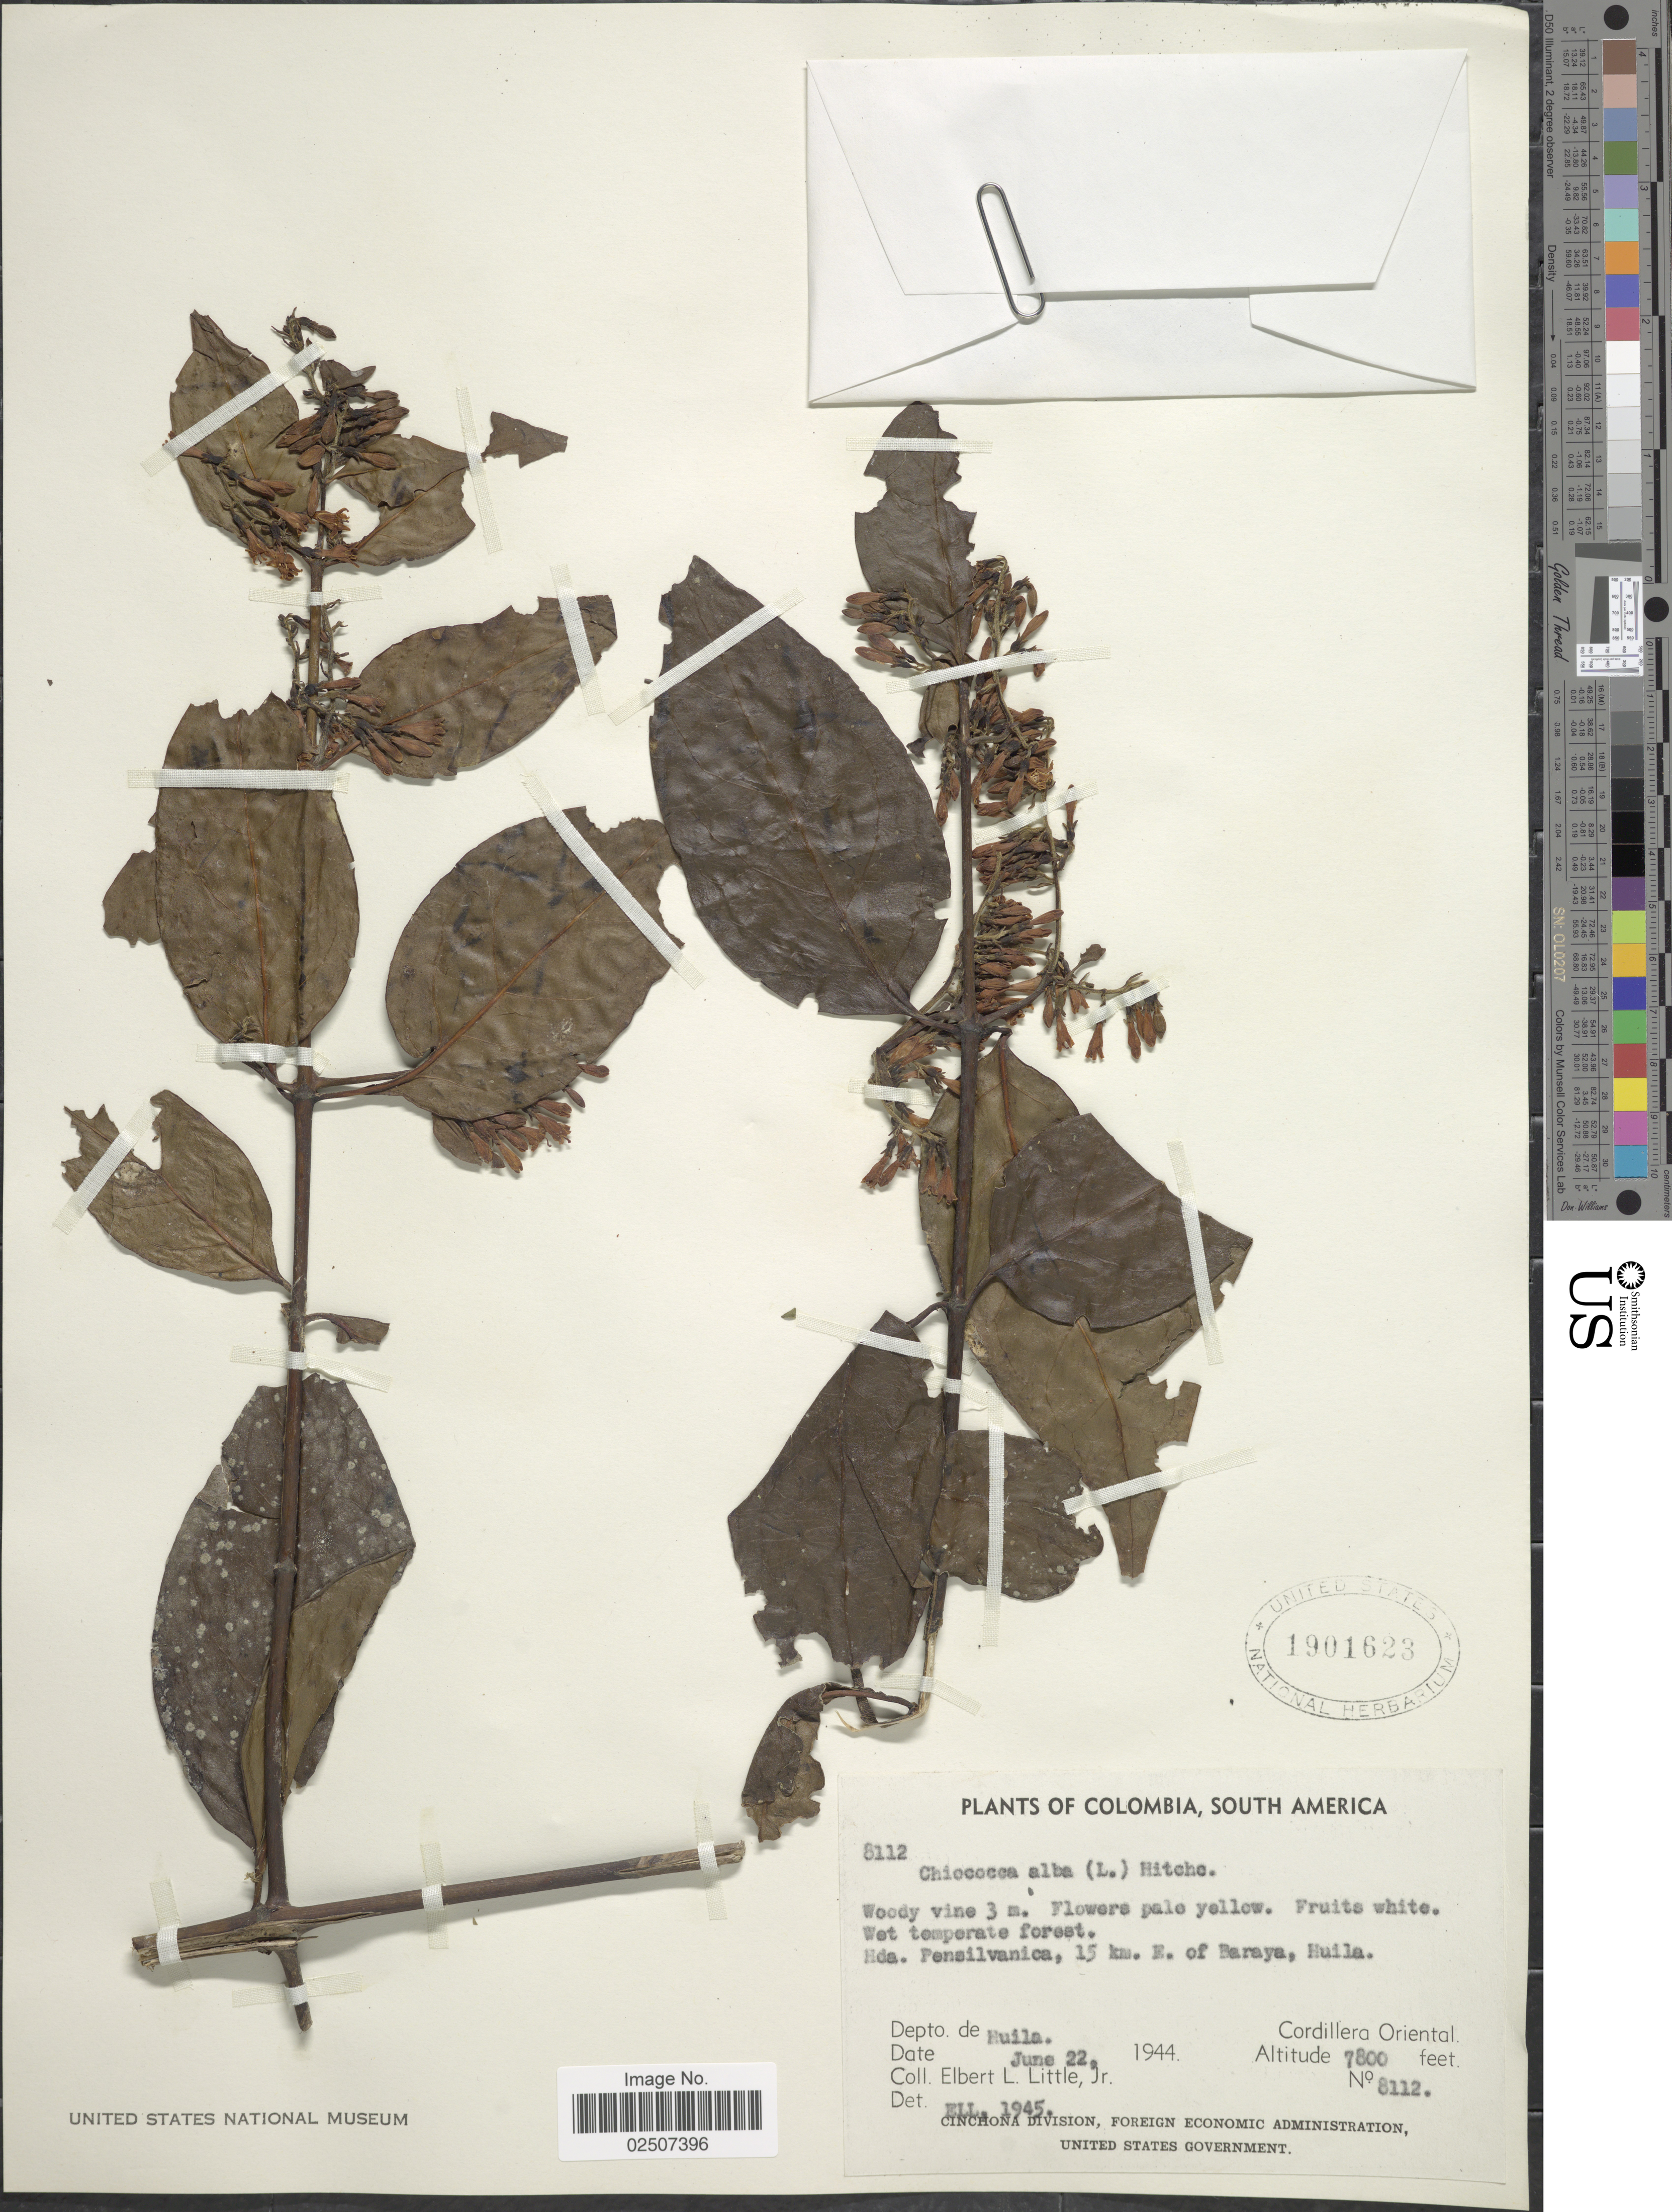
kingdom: Plantae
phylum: Tracheophyta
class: Magnoliopsida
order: Gentianales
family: Rubiaceae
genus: Chiococca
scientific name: Chiococca alba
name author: (L.) Hitchc.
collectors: E. L. Little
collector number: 8112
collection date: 1944-06-22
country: Colombia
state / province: Huila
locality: Hda. Pelsilvanica, 15 km. E. of Baraya. Depto. de Huila, Cordillera Oriental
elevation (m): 2377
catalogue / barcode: US 1901623